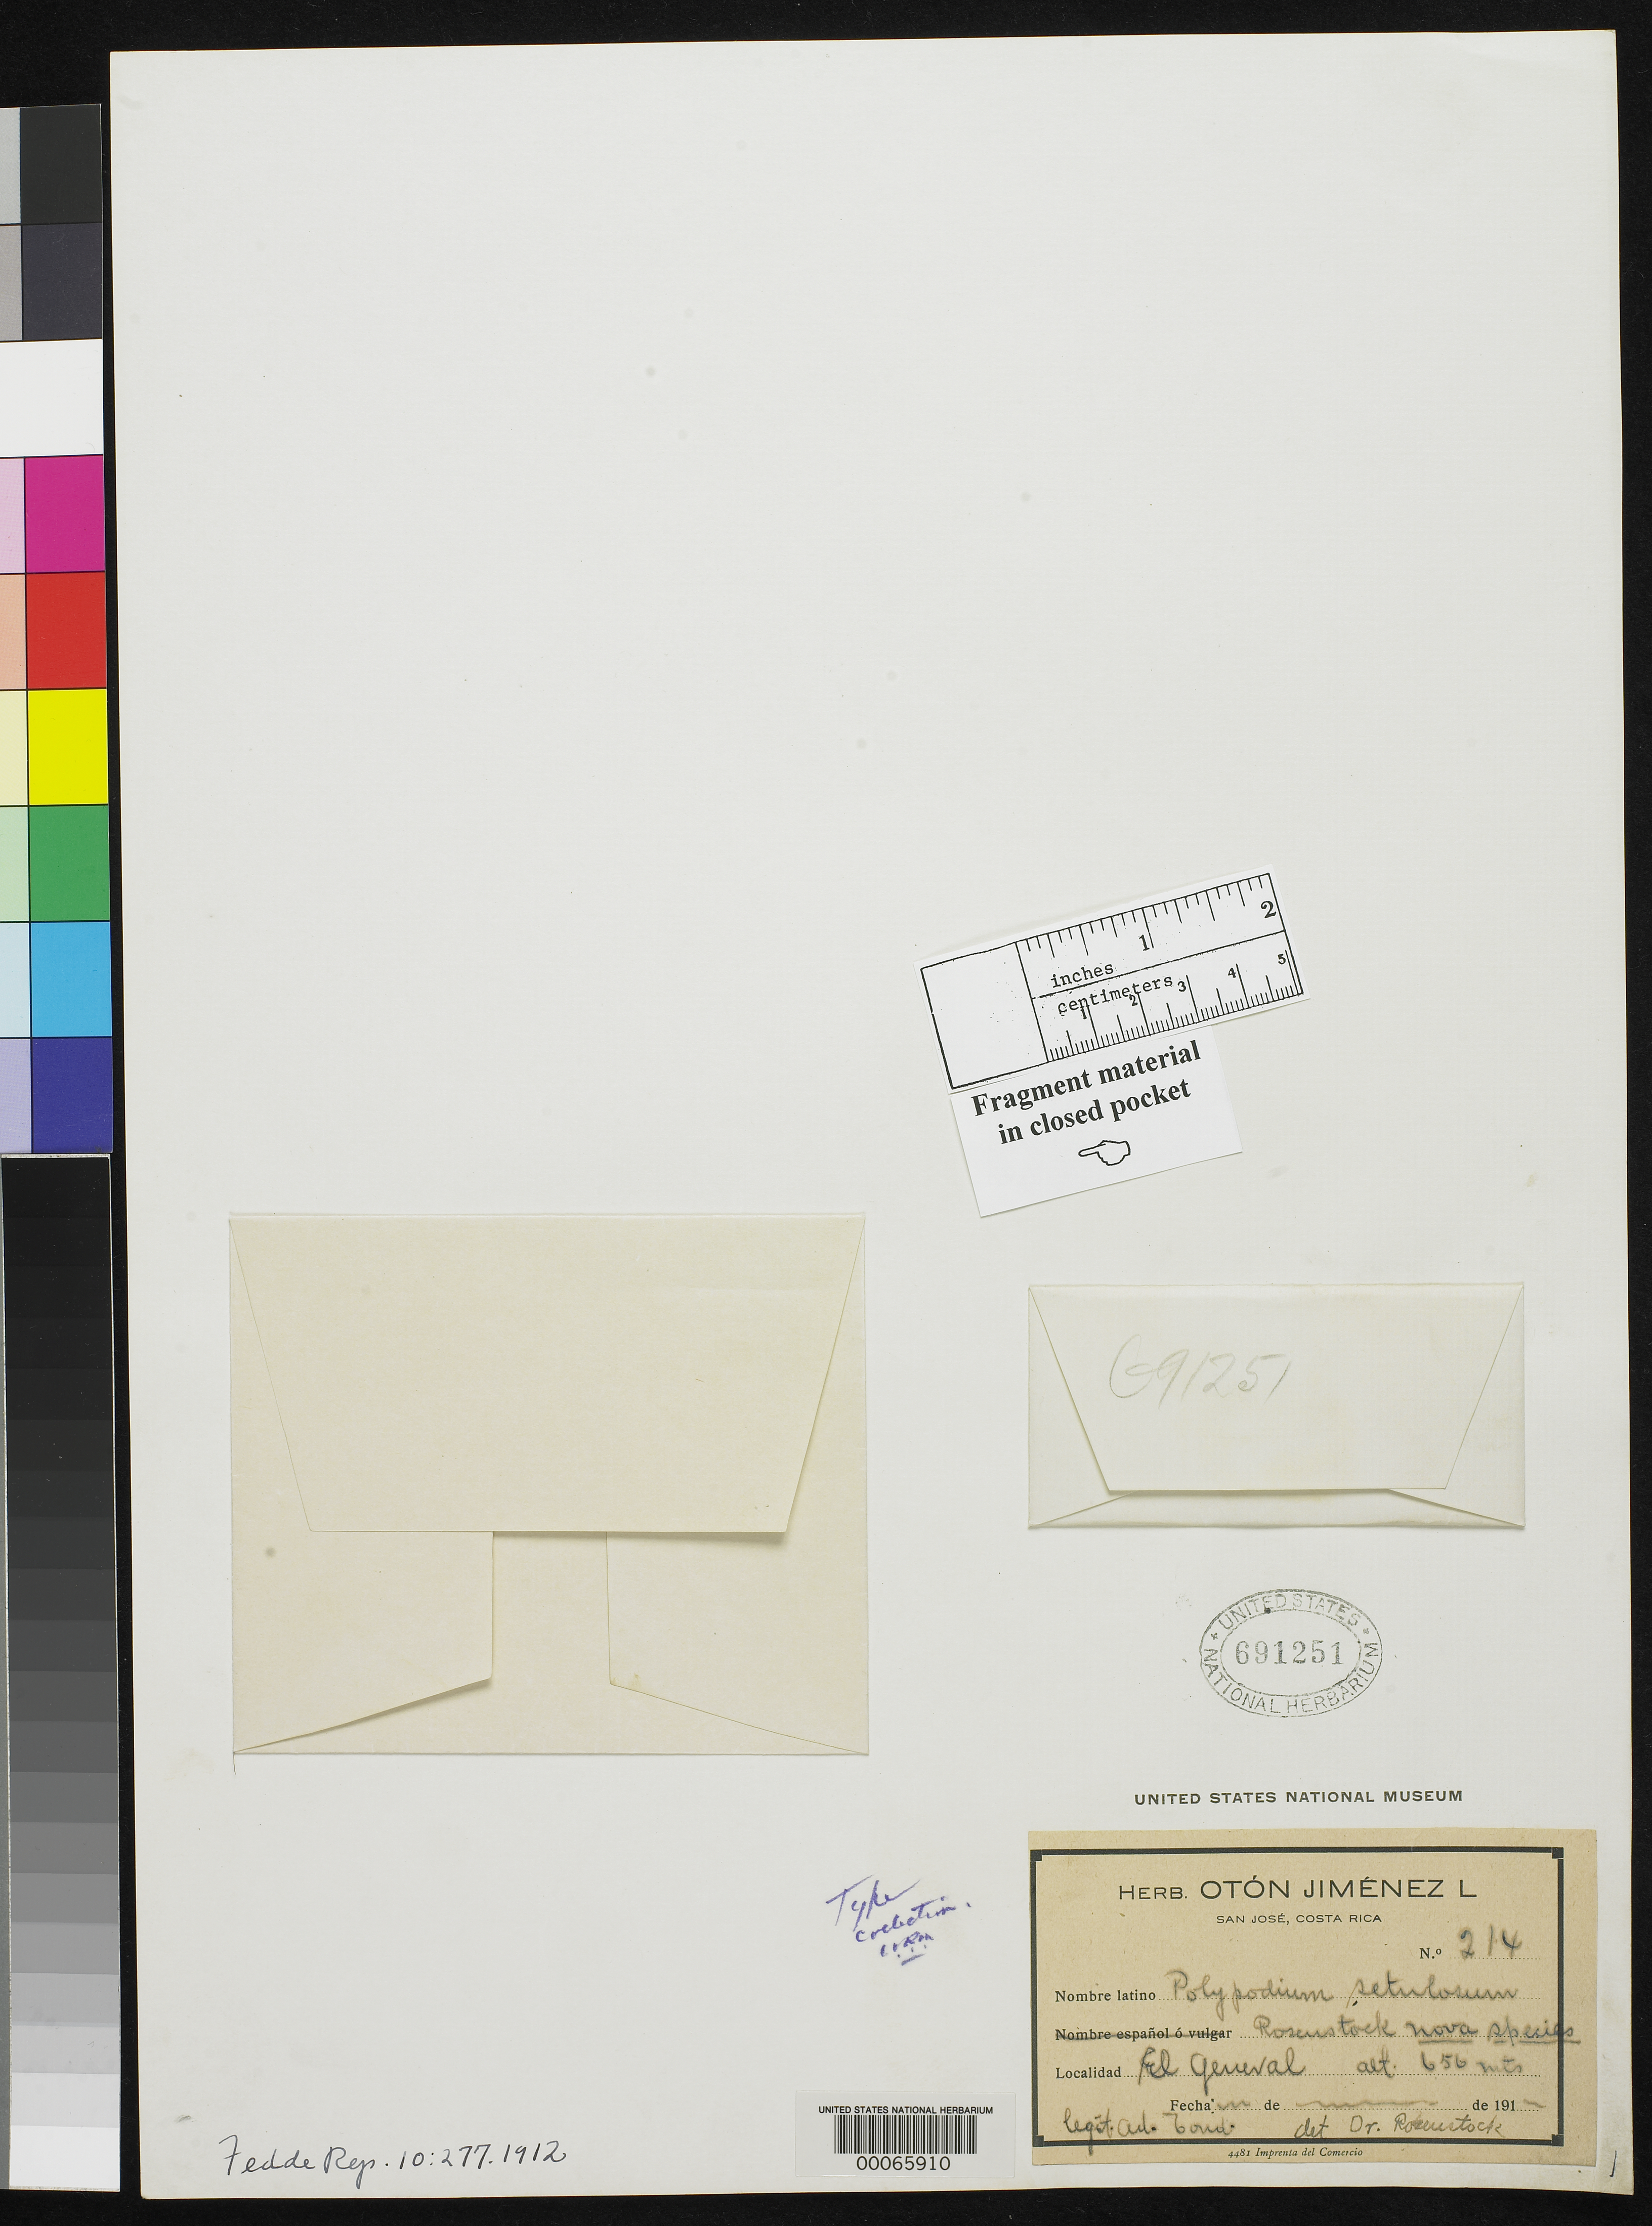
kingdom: Plantae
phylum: Tracheophyta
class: Polypodiopsida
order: Polypodiales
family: Polypodiaceae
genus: Polypodium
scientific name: Polypodium setulosum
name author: Rosenst.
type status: Isotype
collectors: O. Jiménez L.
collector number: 214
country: Costa Rica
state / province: San José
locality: Vicinity of El General.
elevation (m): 656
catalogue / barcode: US 691251